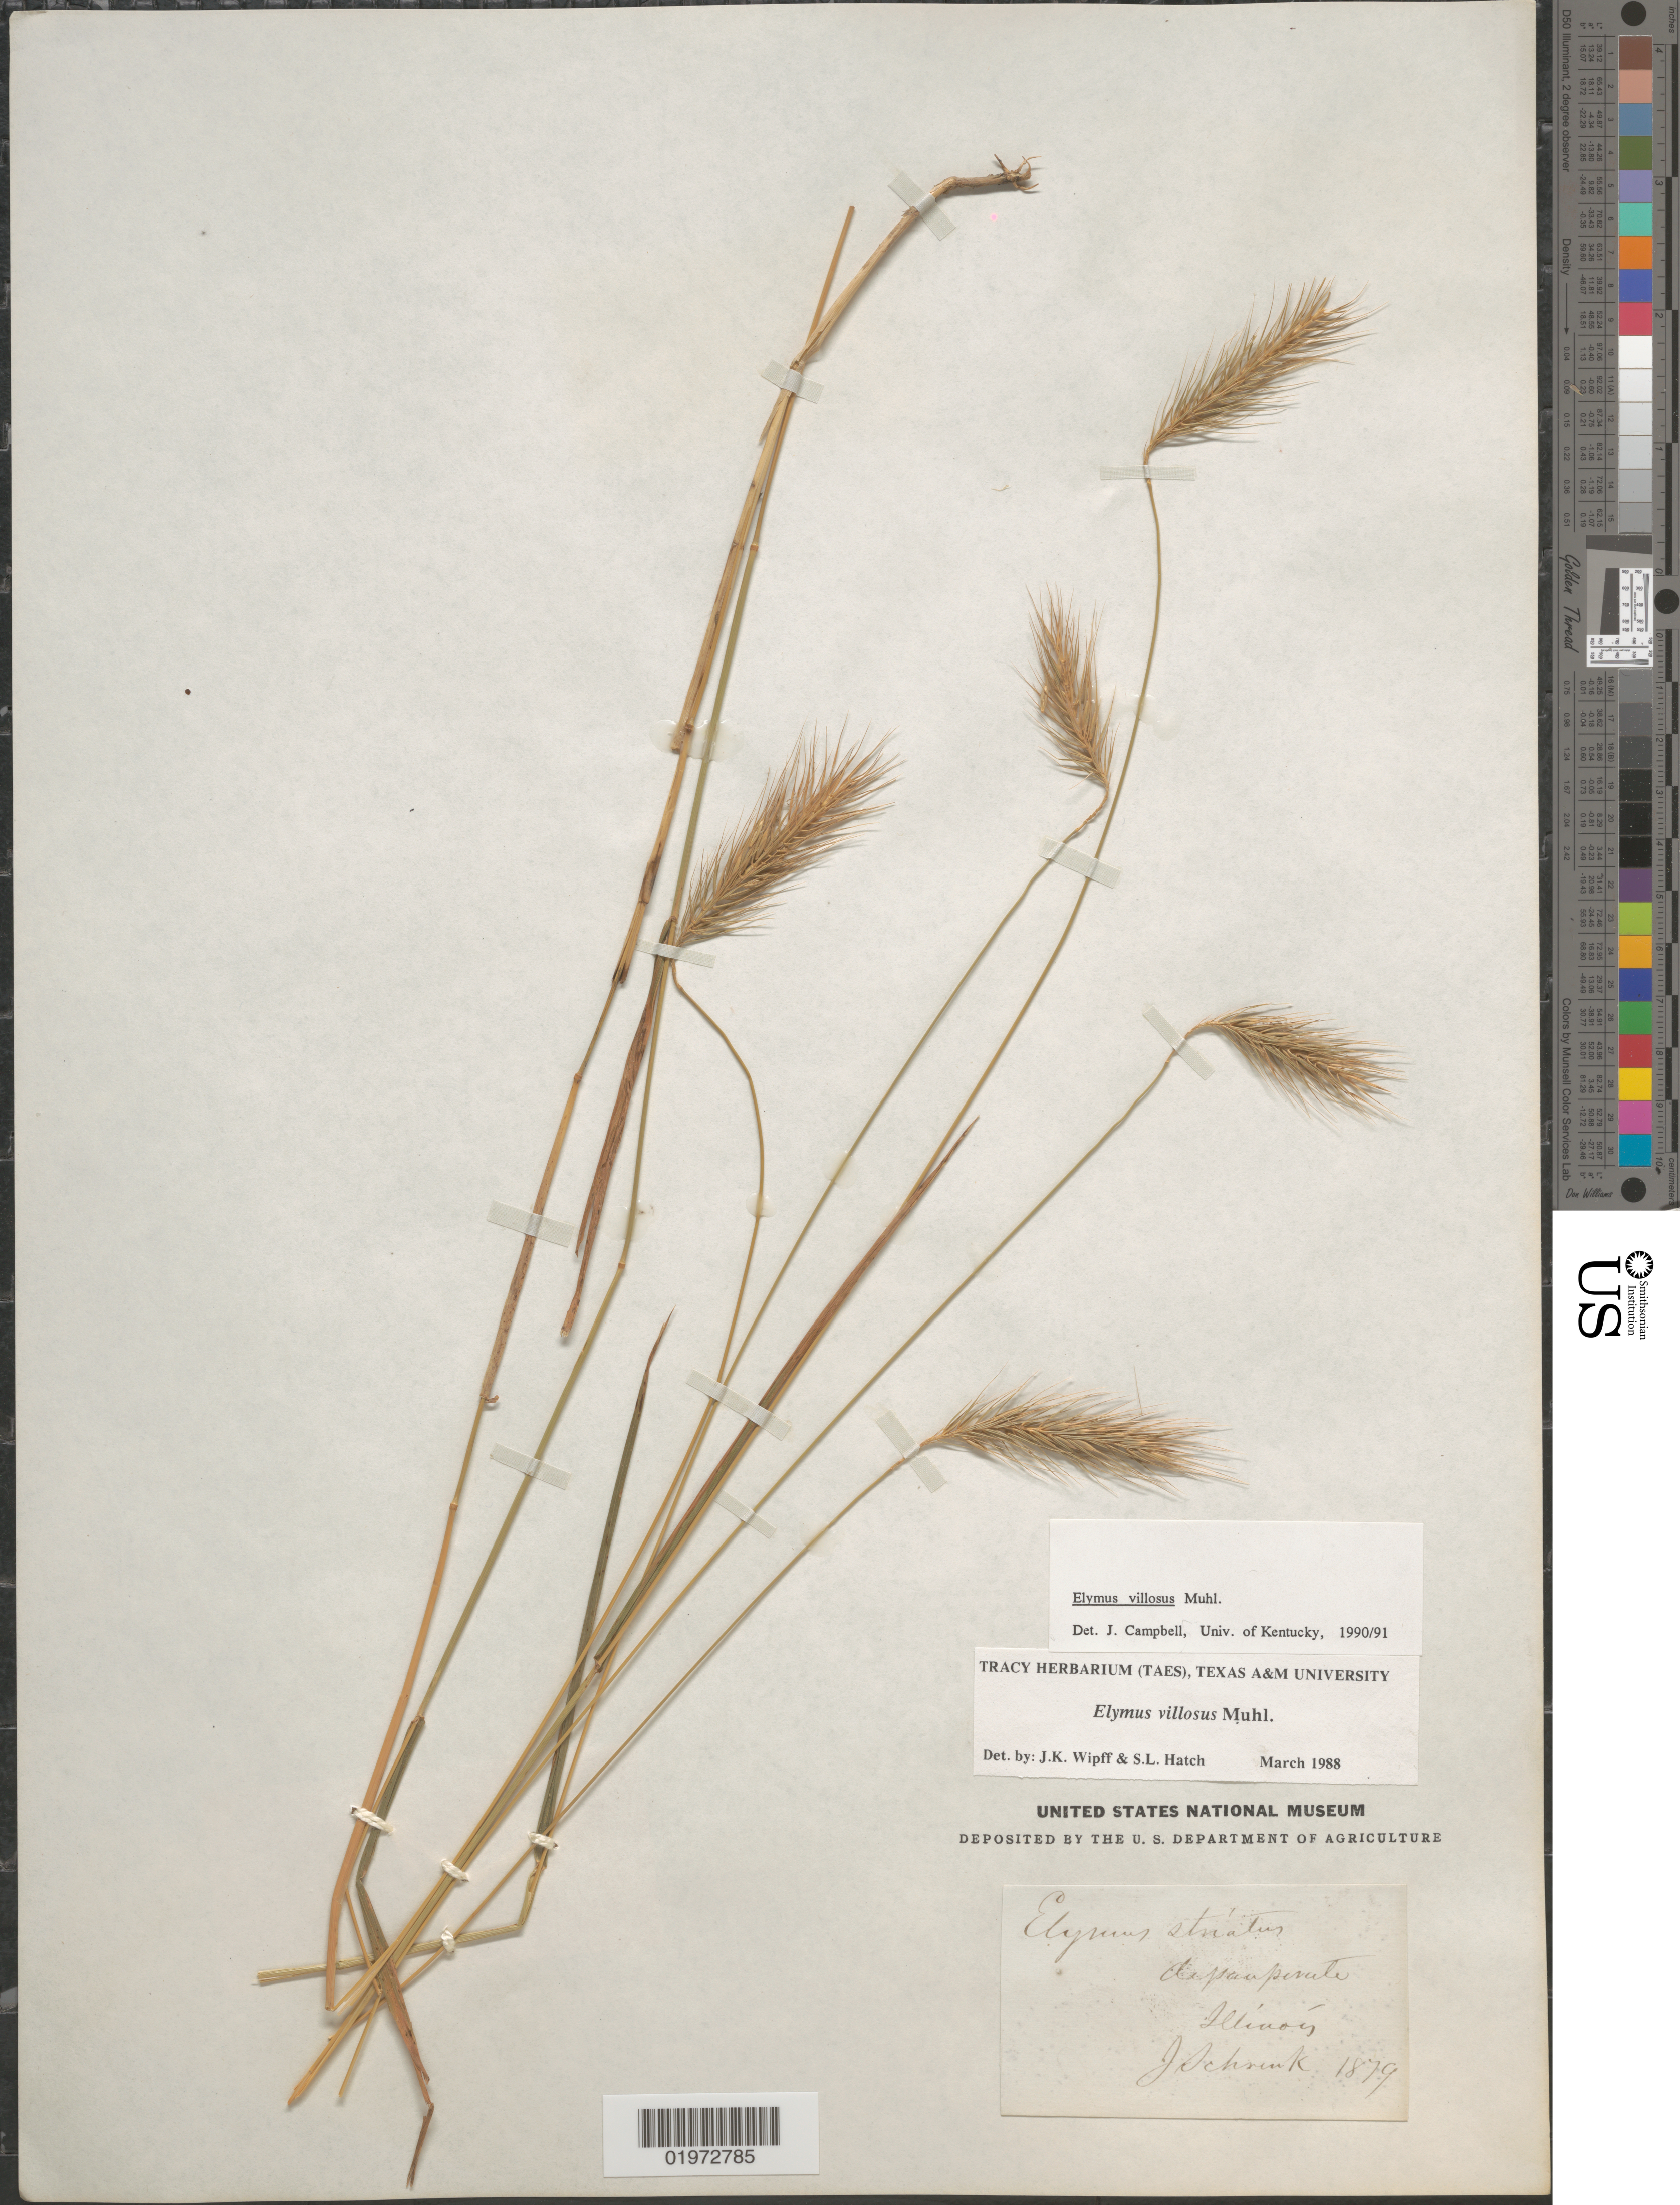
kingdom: Plantae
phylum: Tracheophyta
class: Liliopsida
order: Poales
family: Poaceae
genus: Elymus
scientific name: Elymus villosus var. arkansanus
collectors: J. Schrenk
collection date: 1879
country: United States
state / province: Illinois